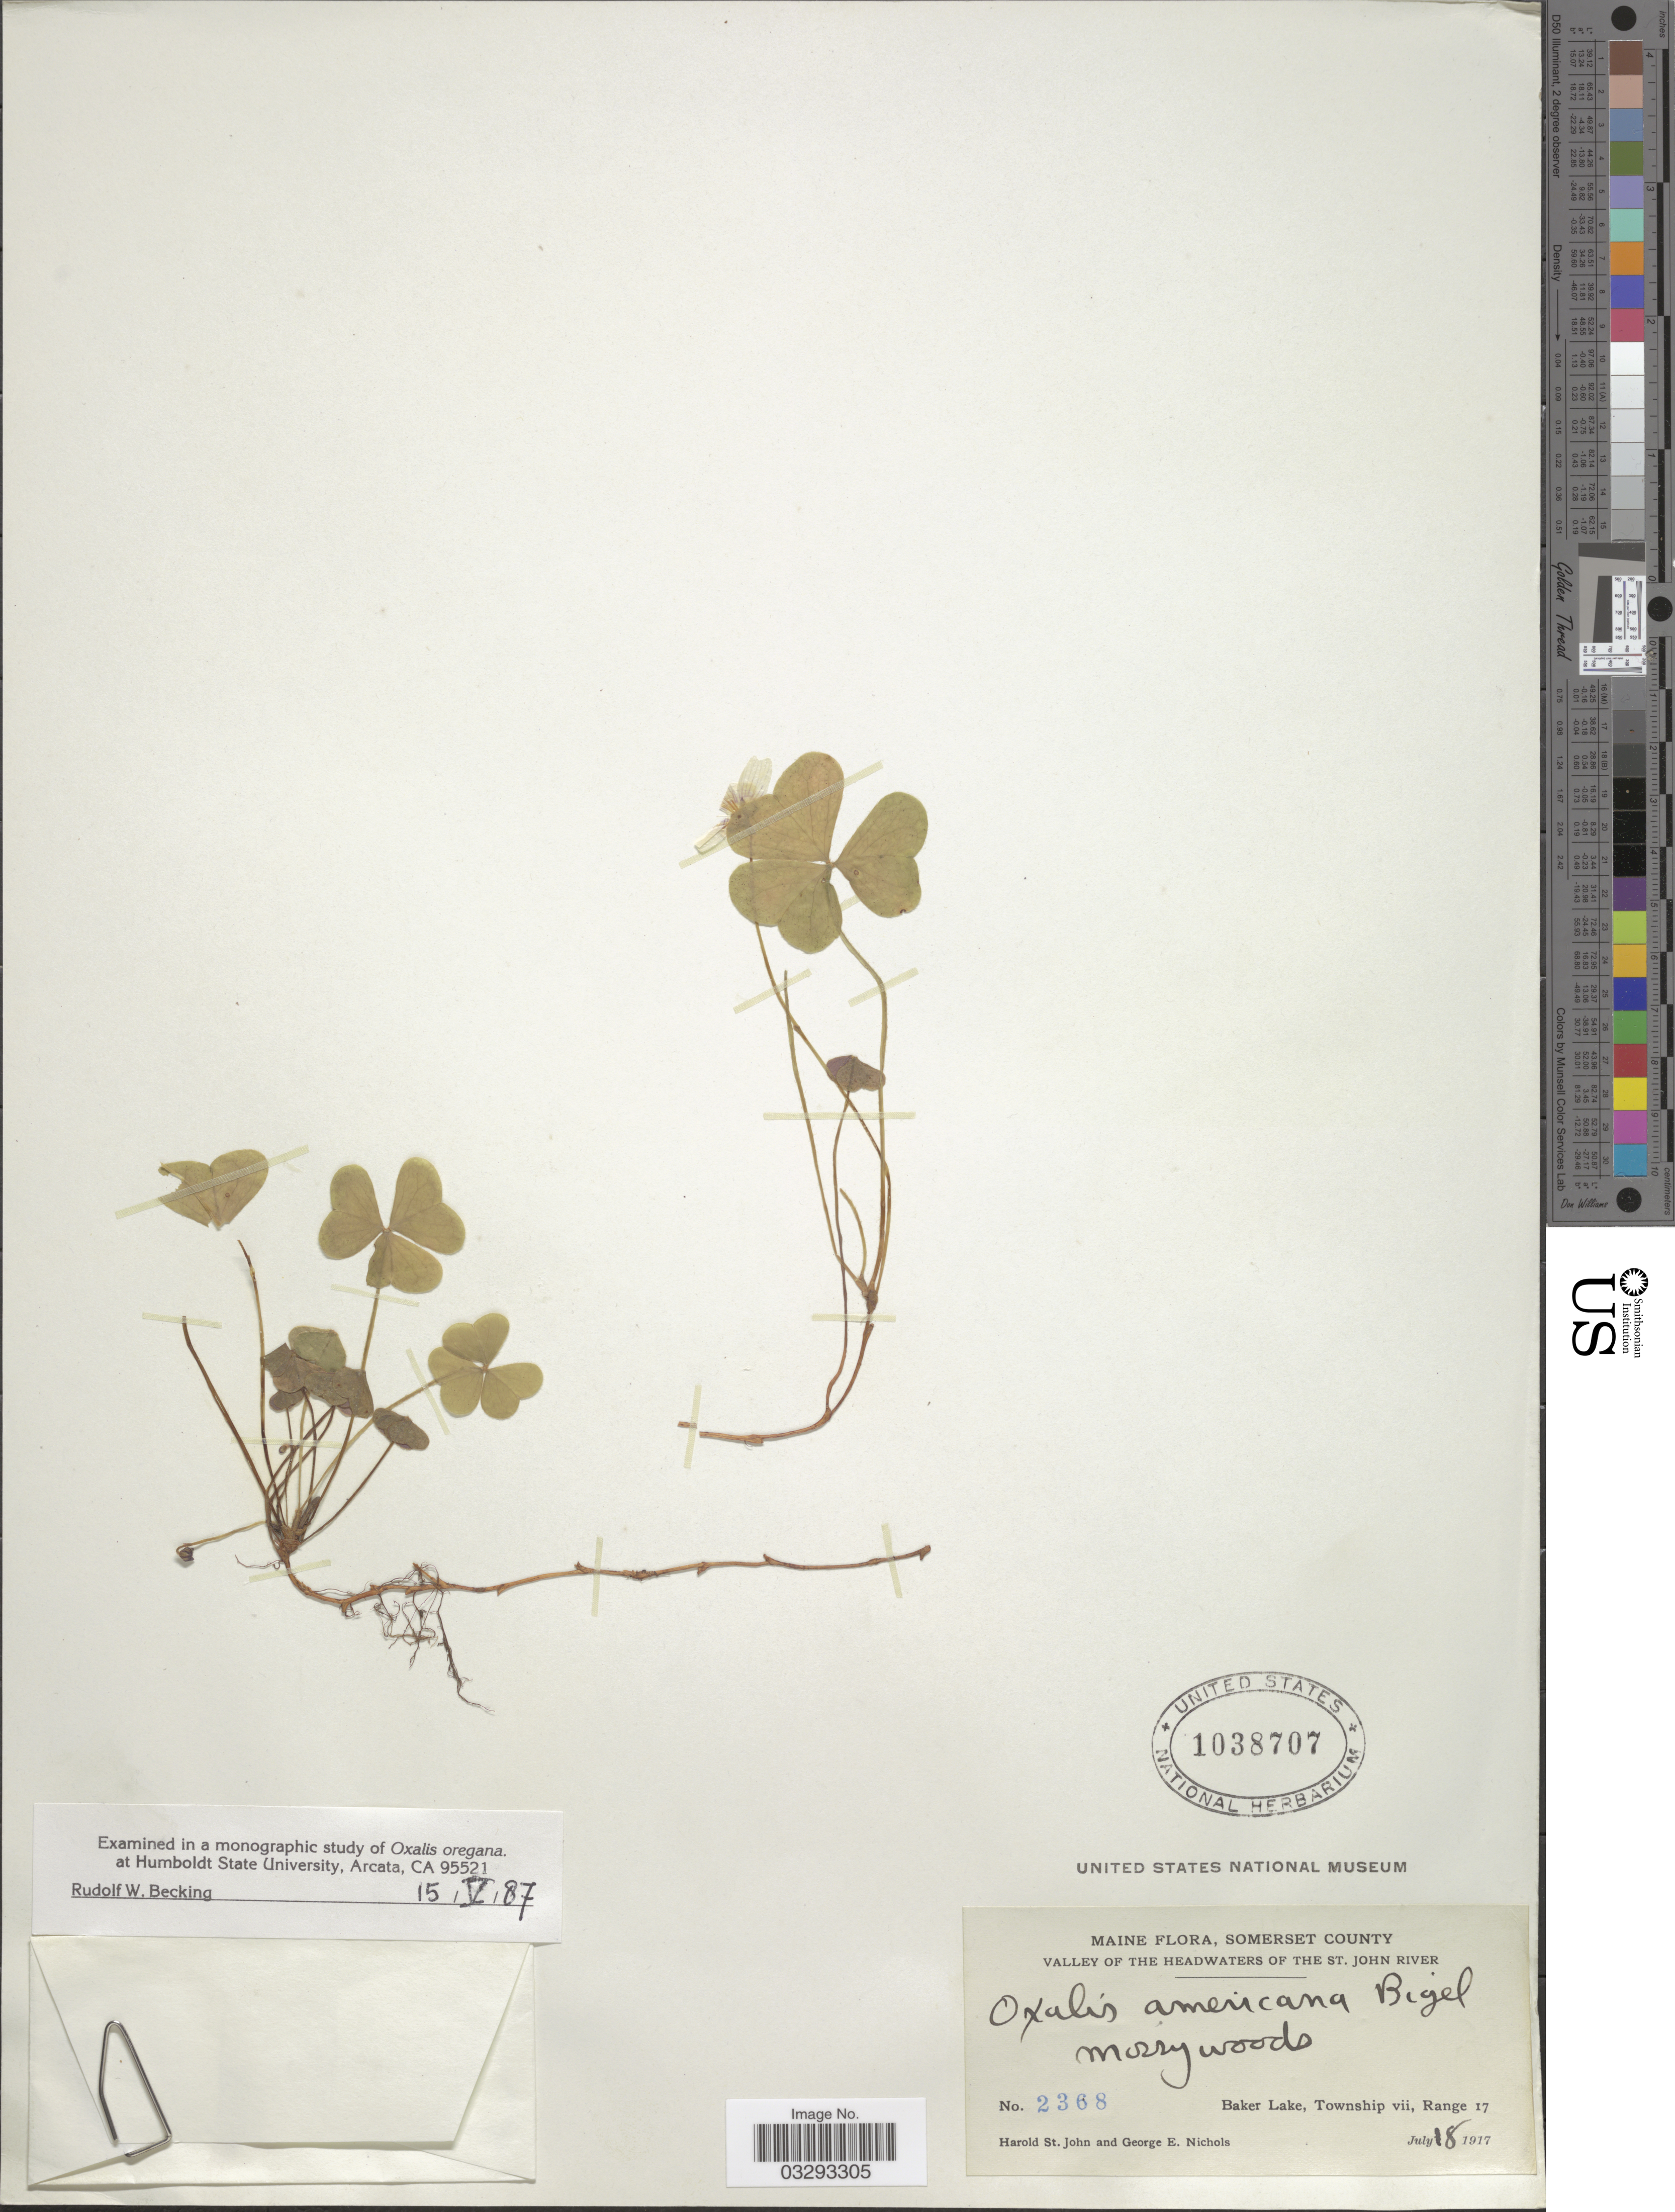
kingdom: Plantae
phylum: Tracheophyta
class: Magnoliopsida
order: Oxalidales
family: Oxalidaceae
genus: Oxalis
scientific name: Oxalis americana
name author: Bigelow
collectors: H. St. John & G. E. Nichols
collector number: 2368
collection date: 1917-07-18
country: United States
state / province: Maine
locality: Somerset County. Valley of the Headwaters of the St. John River. Baker Lake, Township vii, Range 17.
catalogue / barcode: US 1038707